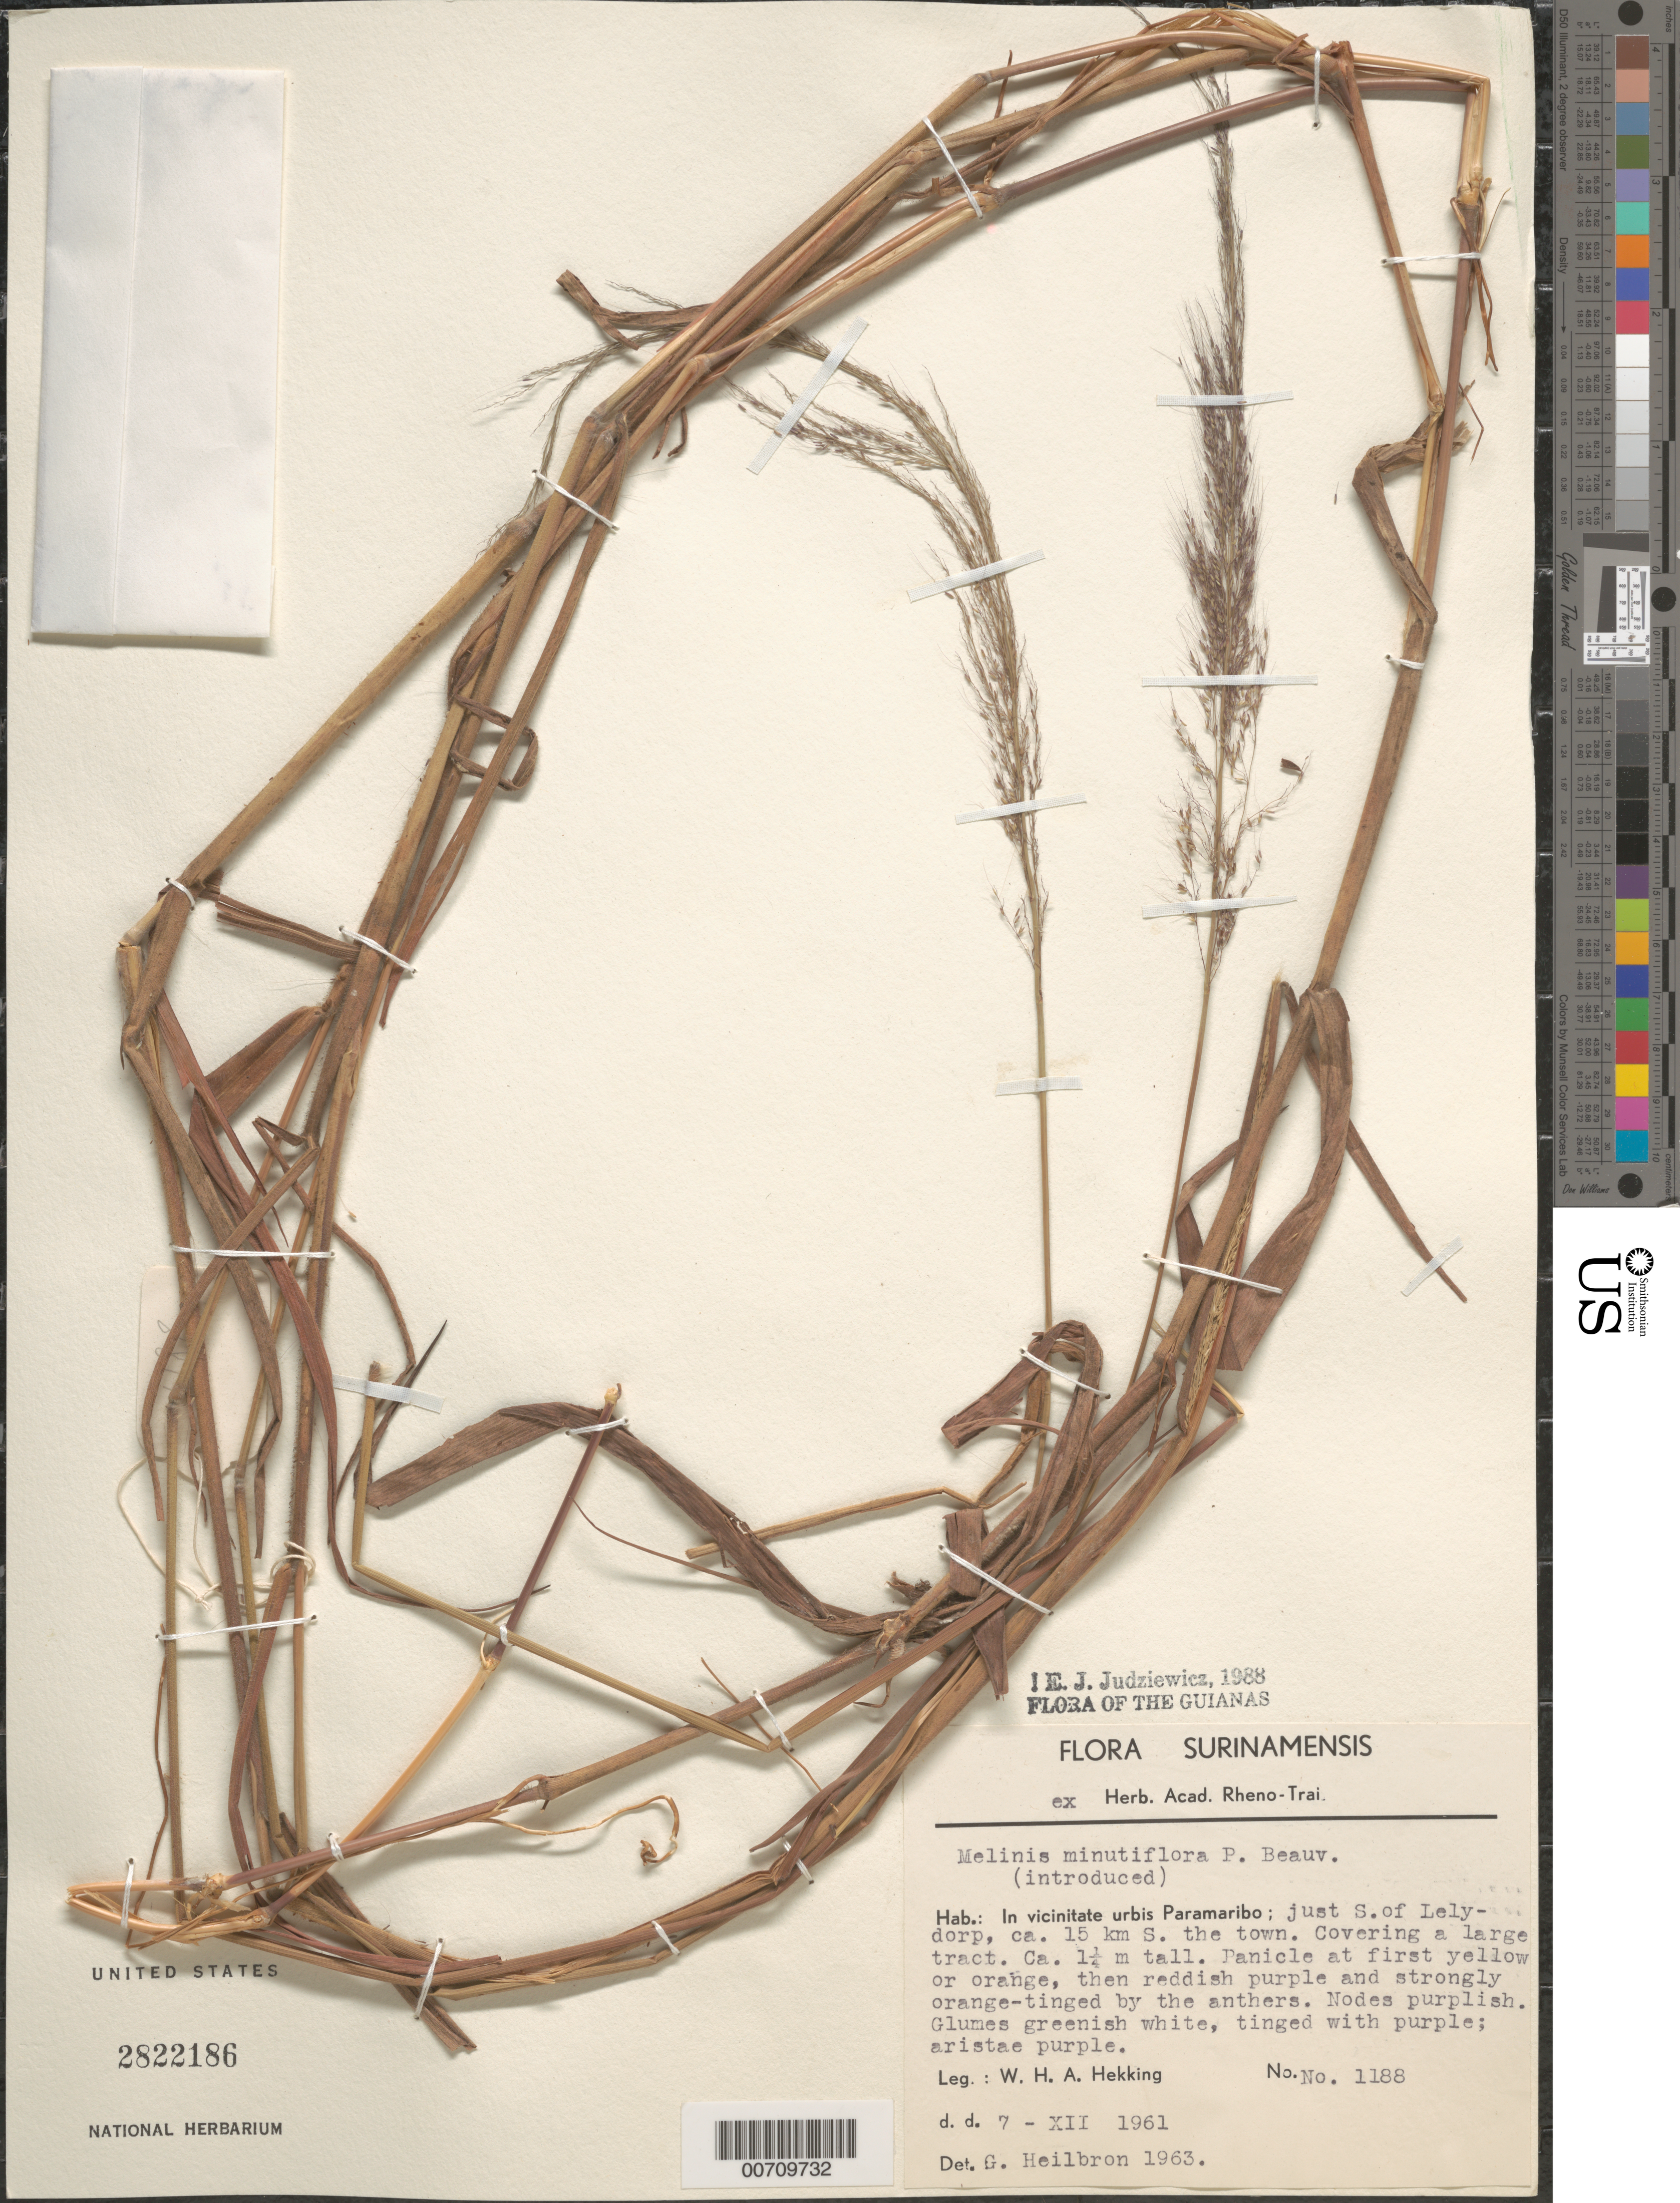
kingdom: Plantae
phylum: Tracheophyta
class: Liliopsida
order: Poales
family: Poaceae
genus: Melinis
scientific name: Melinis minutiflora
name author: P. Beauv.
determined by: Heilbron, G.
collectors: W. H. A. Hekking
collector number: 1188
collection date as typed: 7-Dec-61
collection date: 1961-12-07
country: Suriname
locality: Paramaribo, vic. of Lelydorp, 15 km S the town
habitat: Covering a large tract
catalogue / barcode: US 2822186